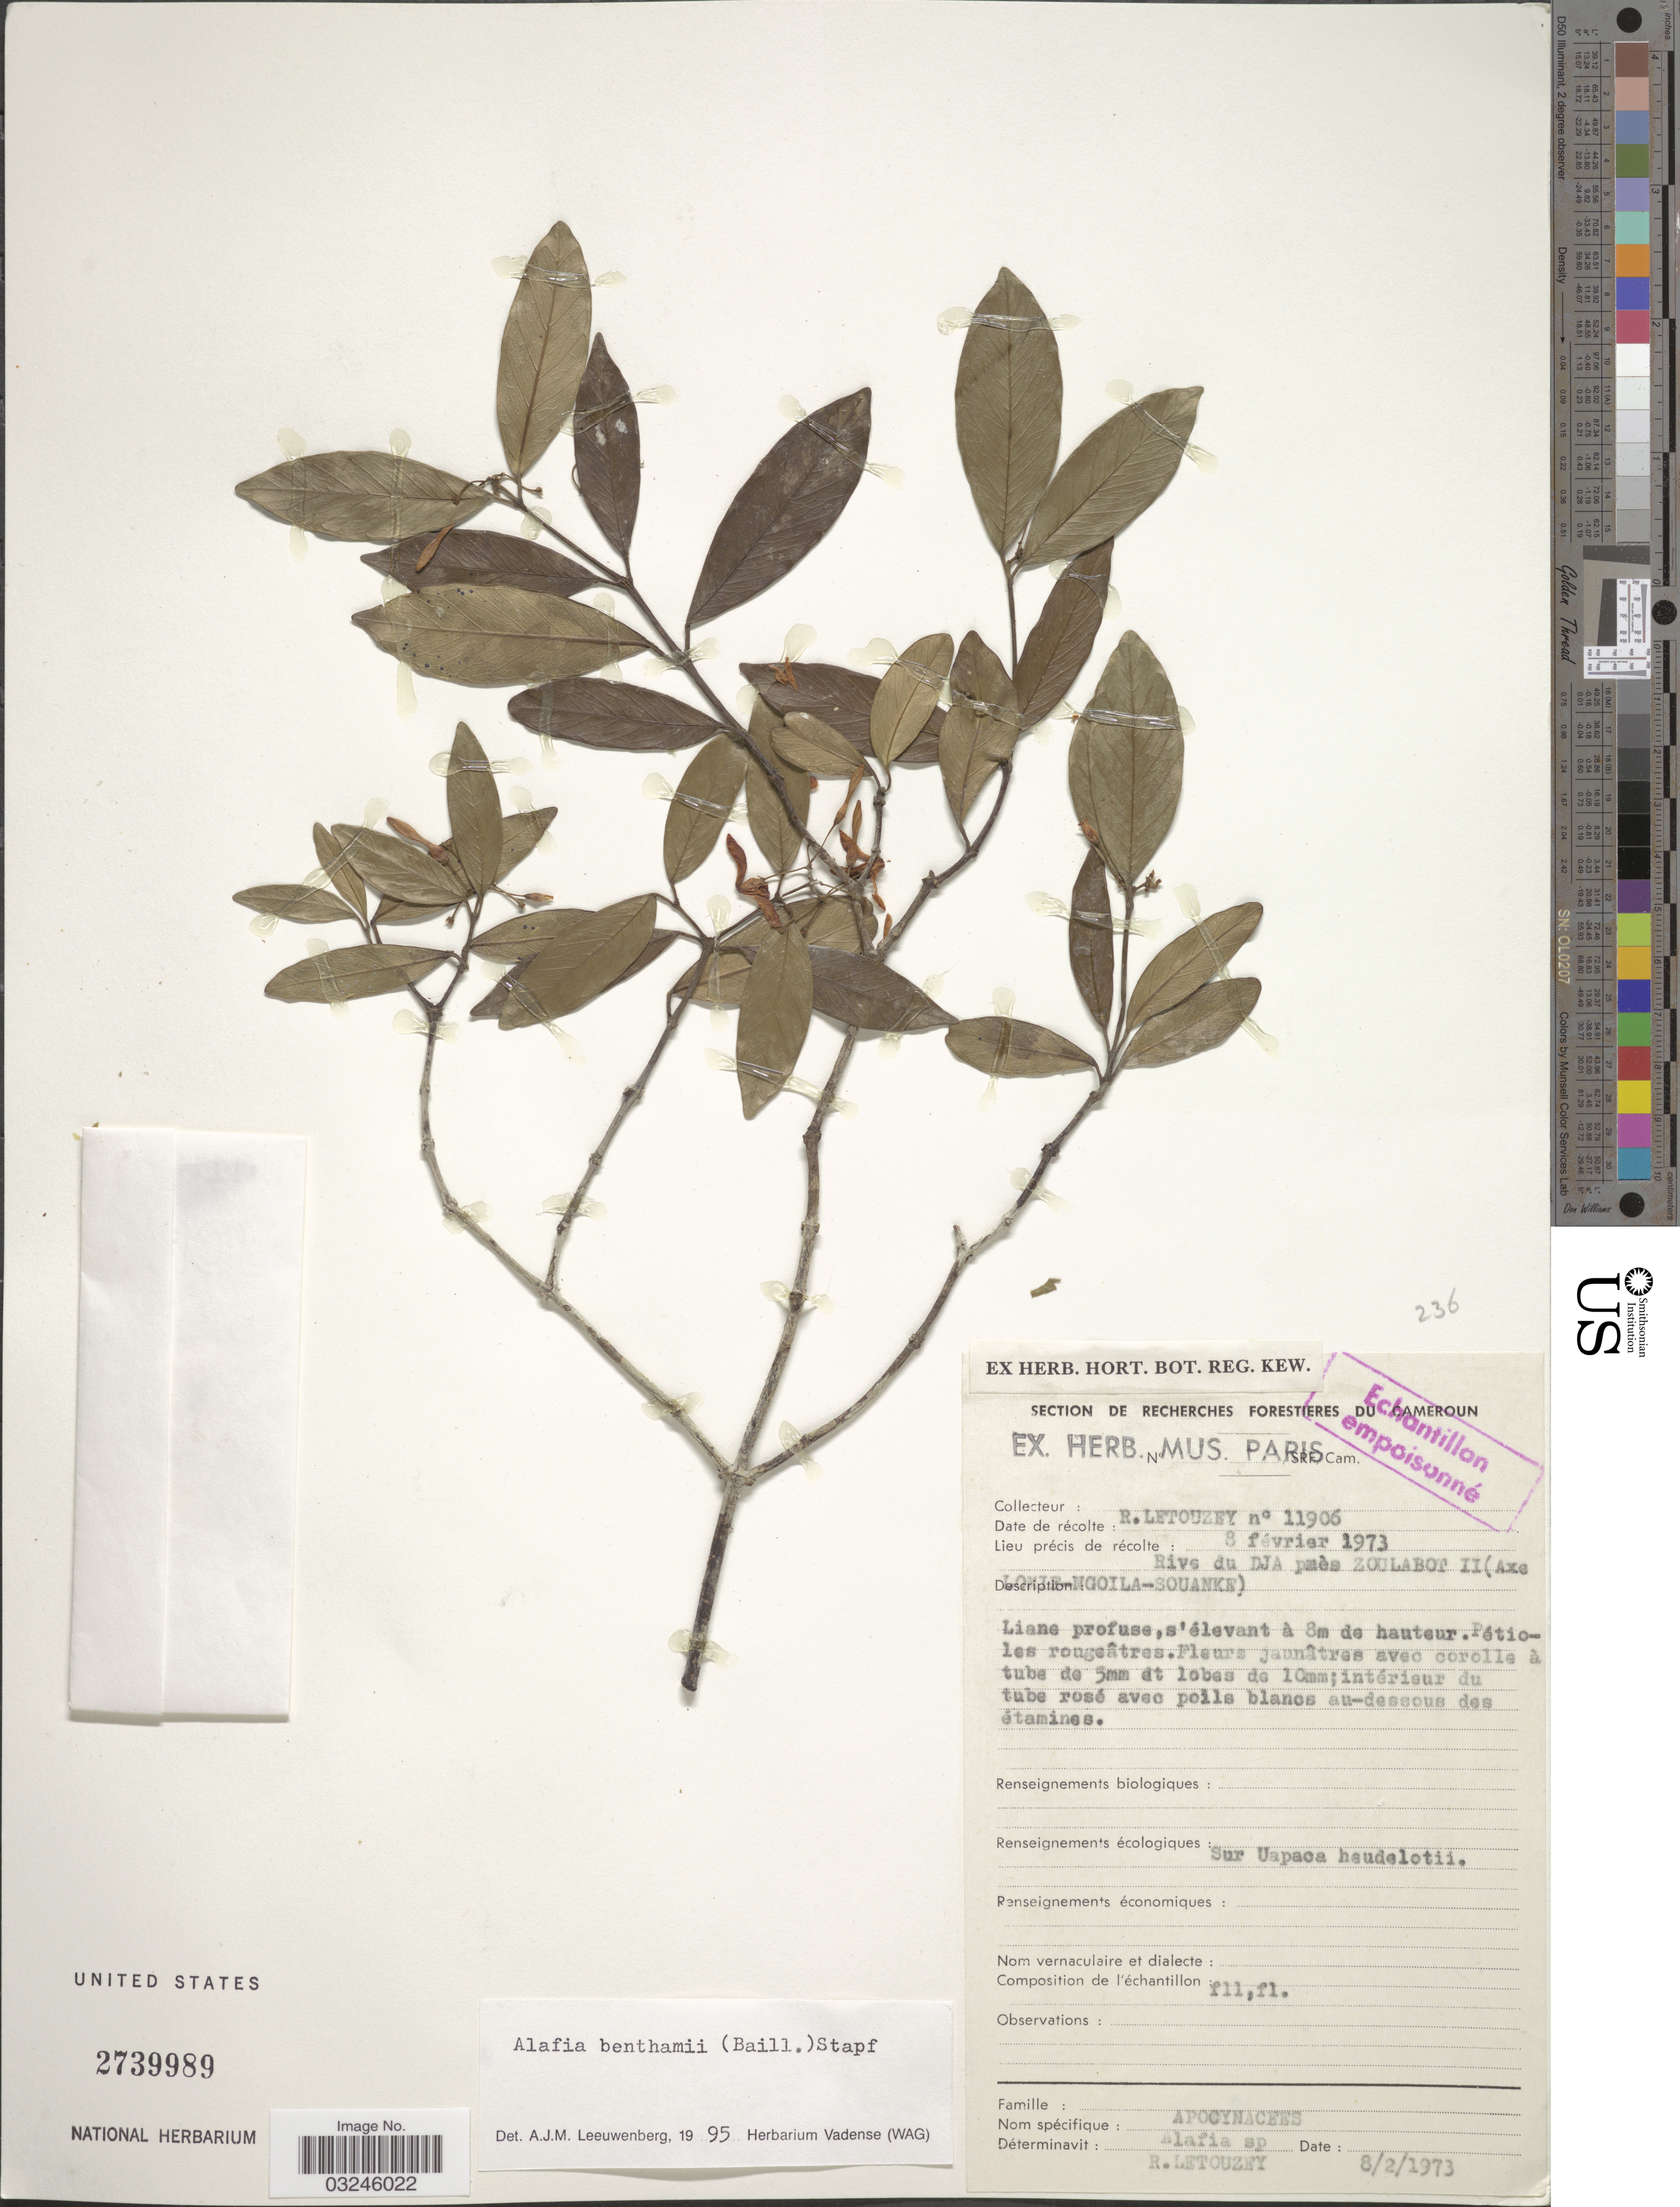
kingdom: Plantae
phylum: Tracheophyta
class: Magnoliopsida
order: Gentianales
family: Apocynaceae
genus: Alafia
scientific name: Alafia benthamii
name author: (Baill.) Stapf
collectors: R. Letouzey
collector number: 11906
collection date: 1973-02-08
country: Cameroon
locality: Rive du Dka près Zoulabot II (Axe [illegible text]-Ngoila-Souanke).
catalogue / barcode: US 2739989